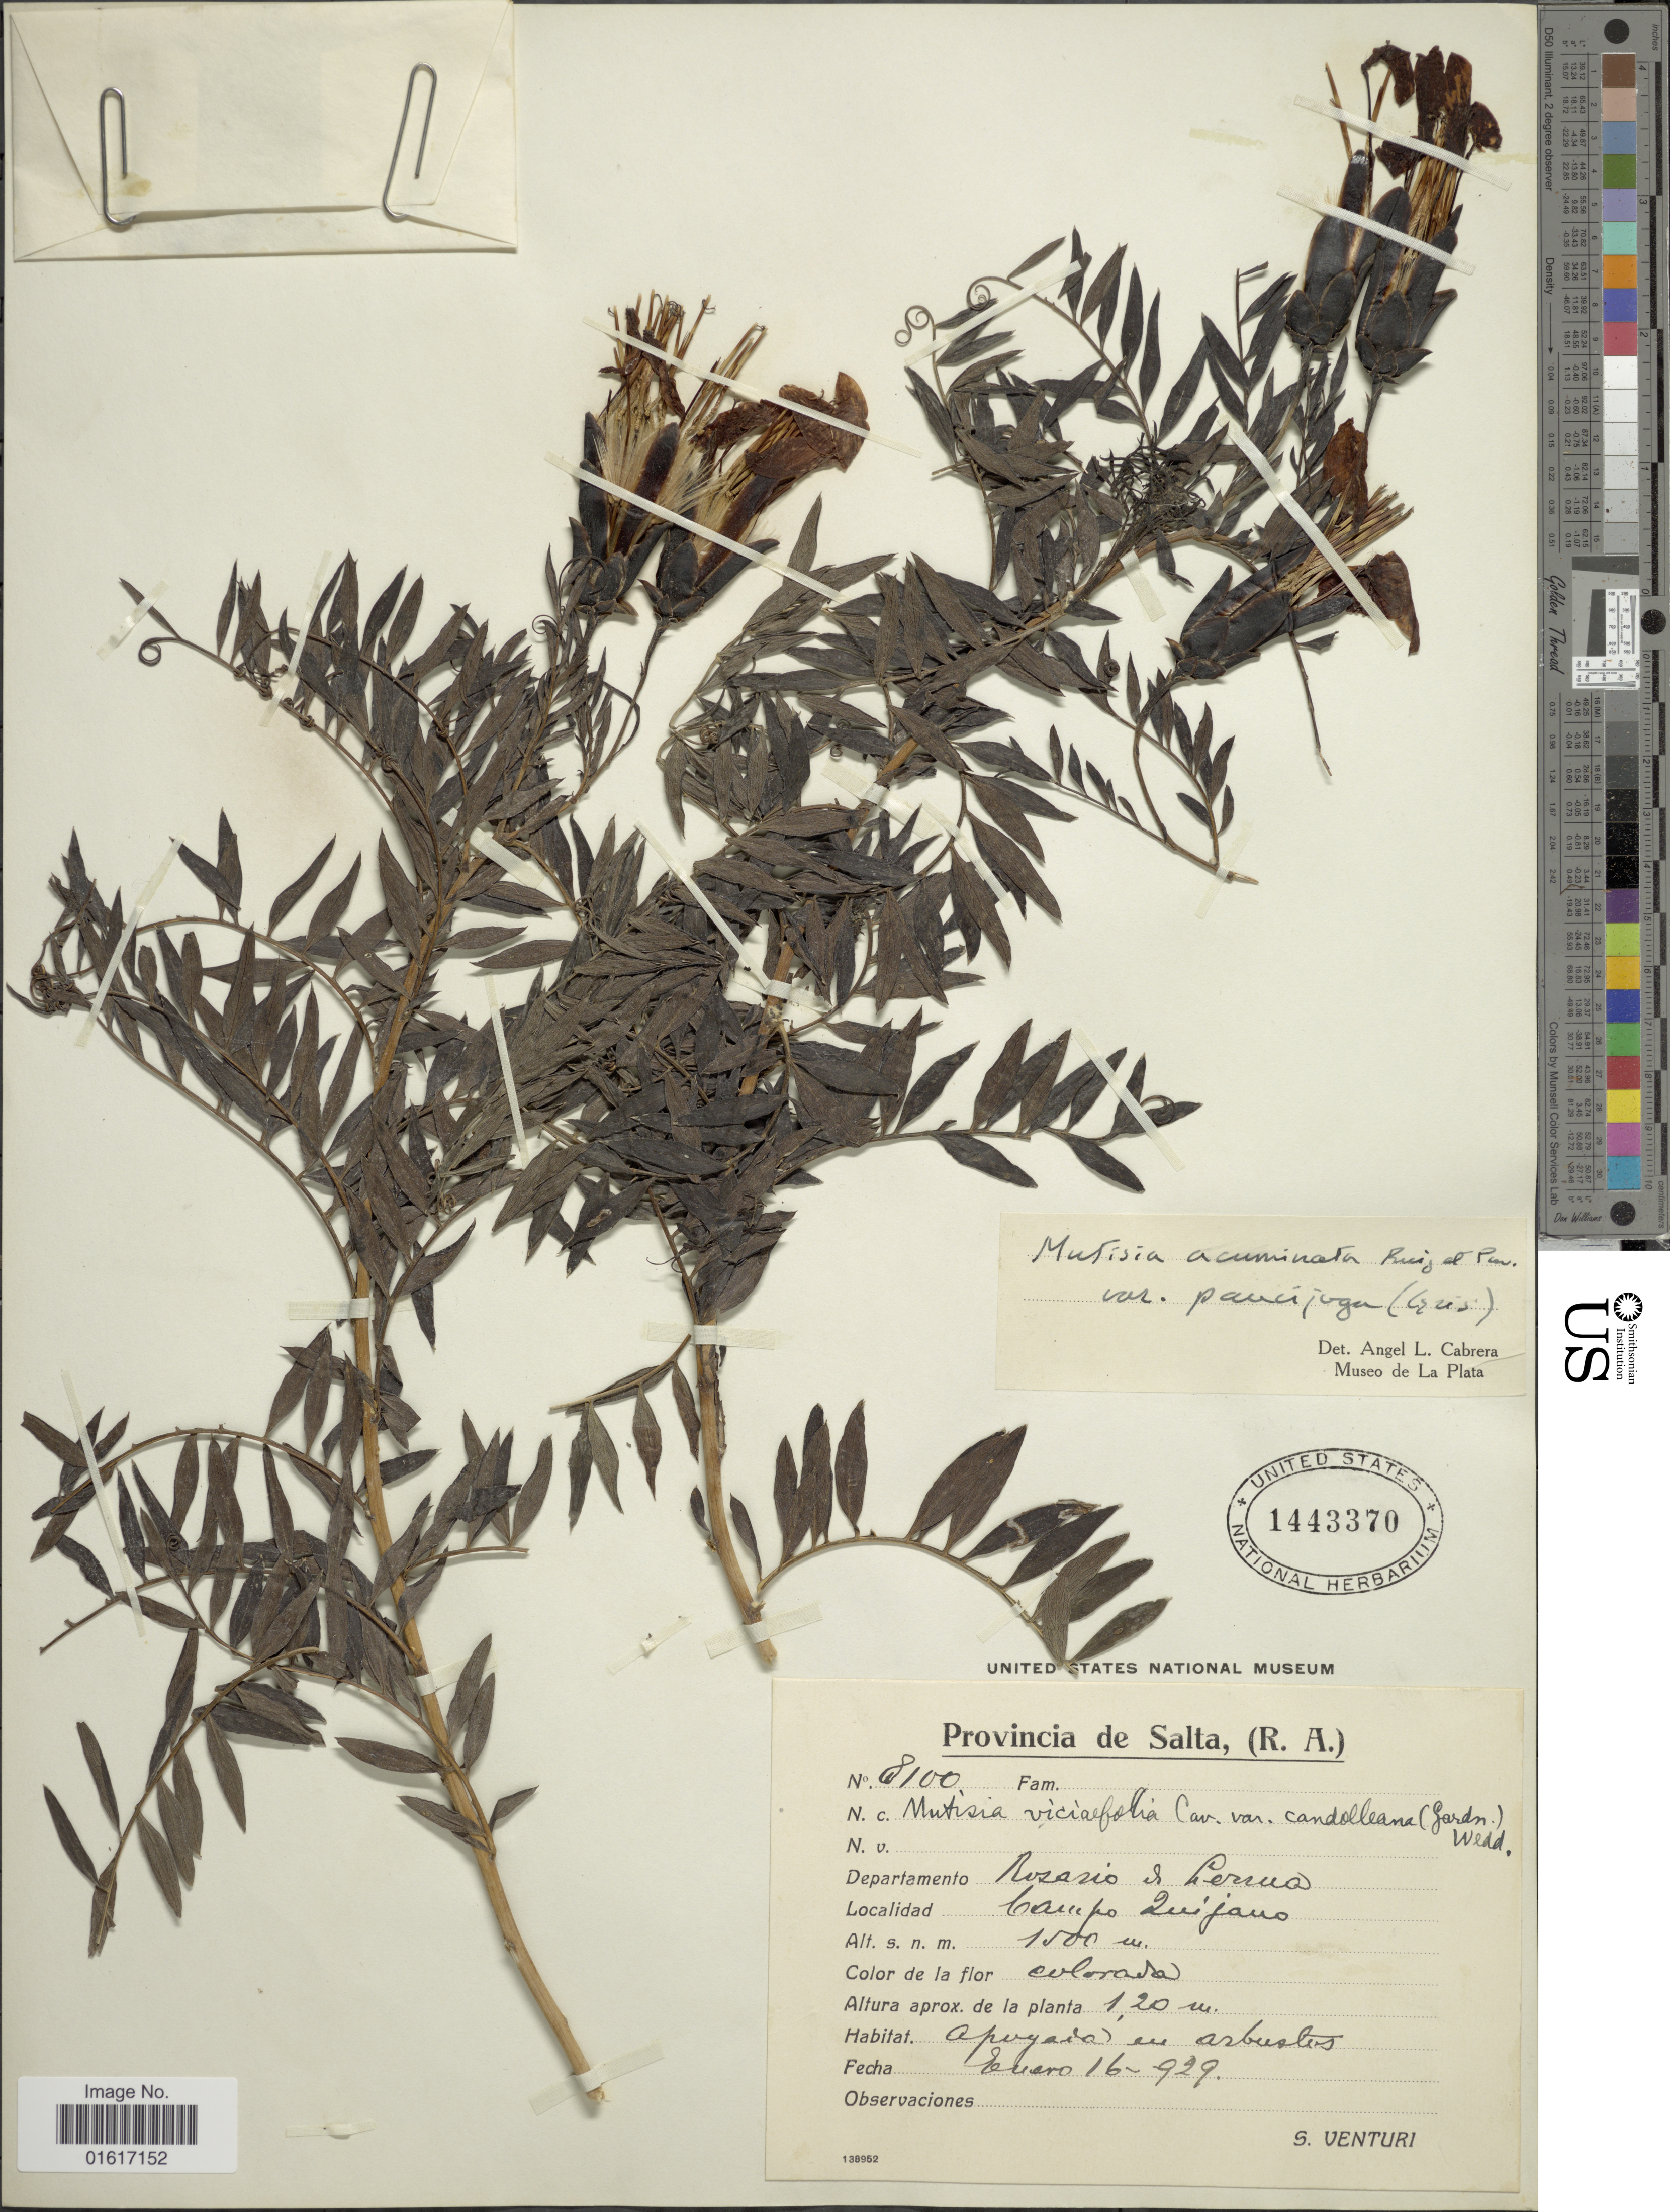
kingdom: Plantae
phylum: Tracheophyta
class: Magnoliopsida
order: Asterales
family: Asteraceae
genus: Mutisia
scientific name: Mutisia acuminata var. paucijuga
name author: (Griseb.) Cabrera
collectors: S. Venturi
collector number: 8100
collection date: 1929-01-16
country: Argentina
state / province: Salta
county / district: Rosario de Lerma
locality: Campo Quijano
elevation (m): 1500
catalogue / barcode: US 1443370